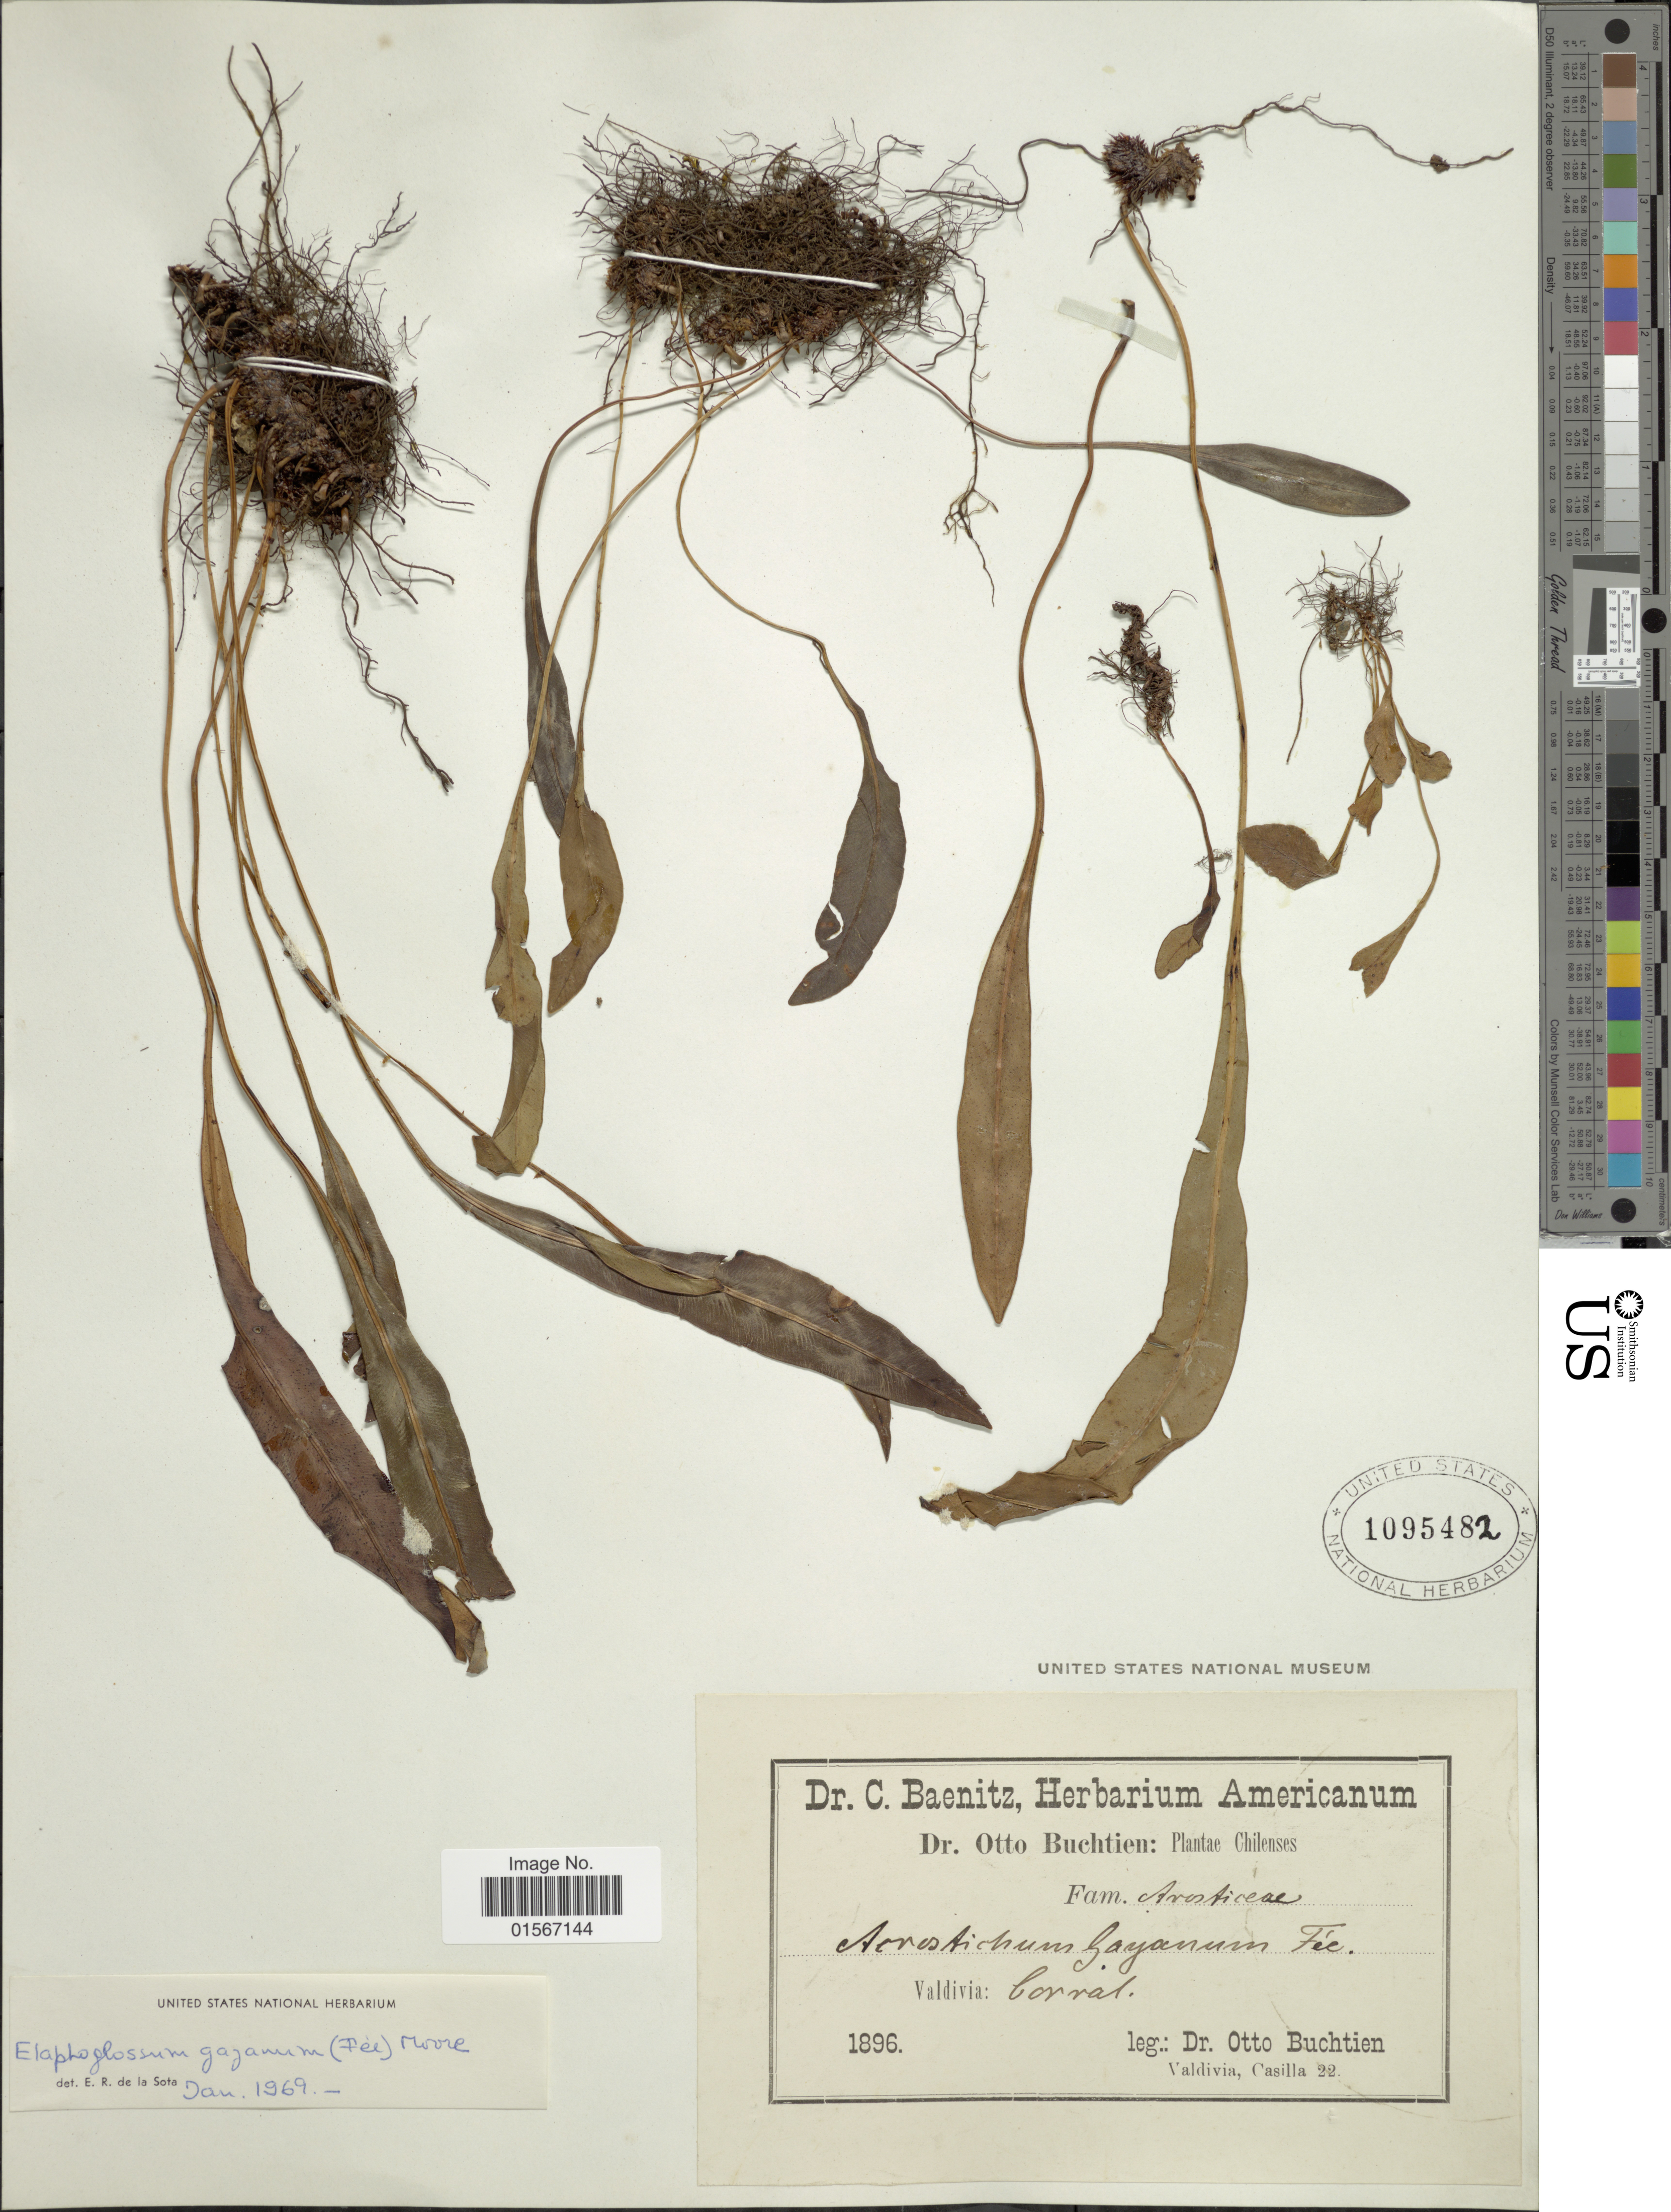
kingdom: Plantae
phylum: Tracheophyta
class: Polypodiopsida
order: Polypodiales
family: Dryopteridaceae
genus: Elaphoglossum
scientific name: Elaphoglossum minutum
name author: (Pohl ex Fée) T. Moore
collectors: O. Buchtien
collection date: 1896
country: Chile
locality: Chilenses, Valdivia Corral, Casiila 22.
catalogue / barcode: US 1095482